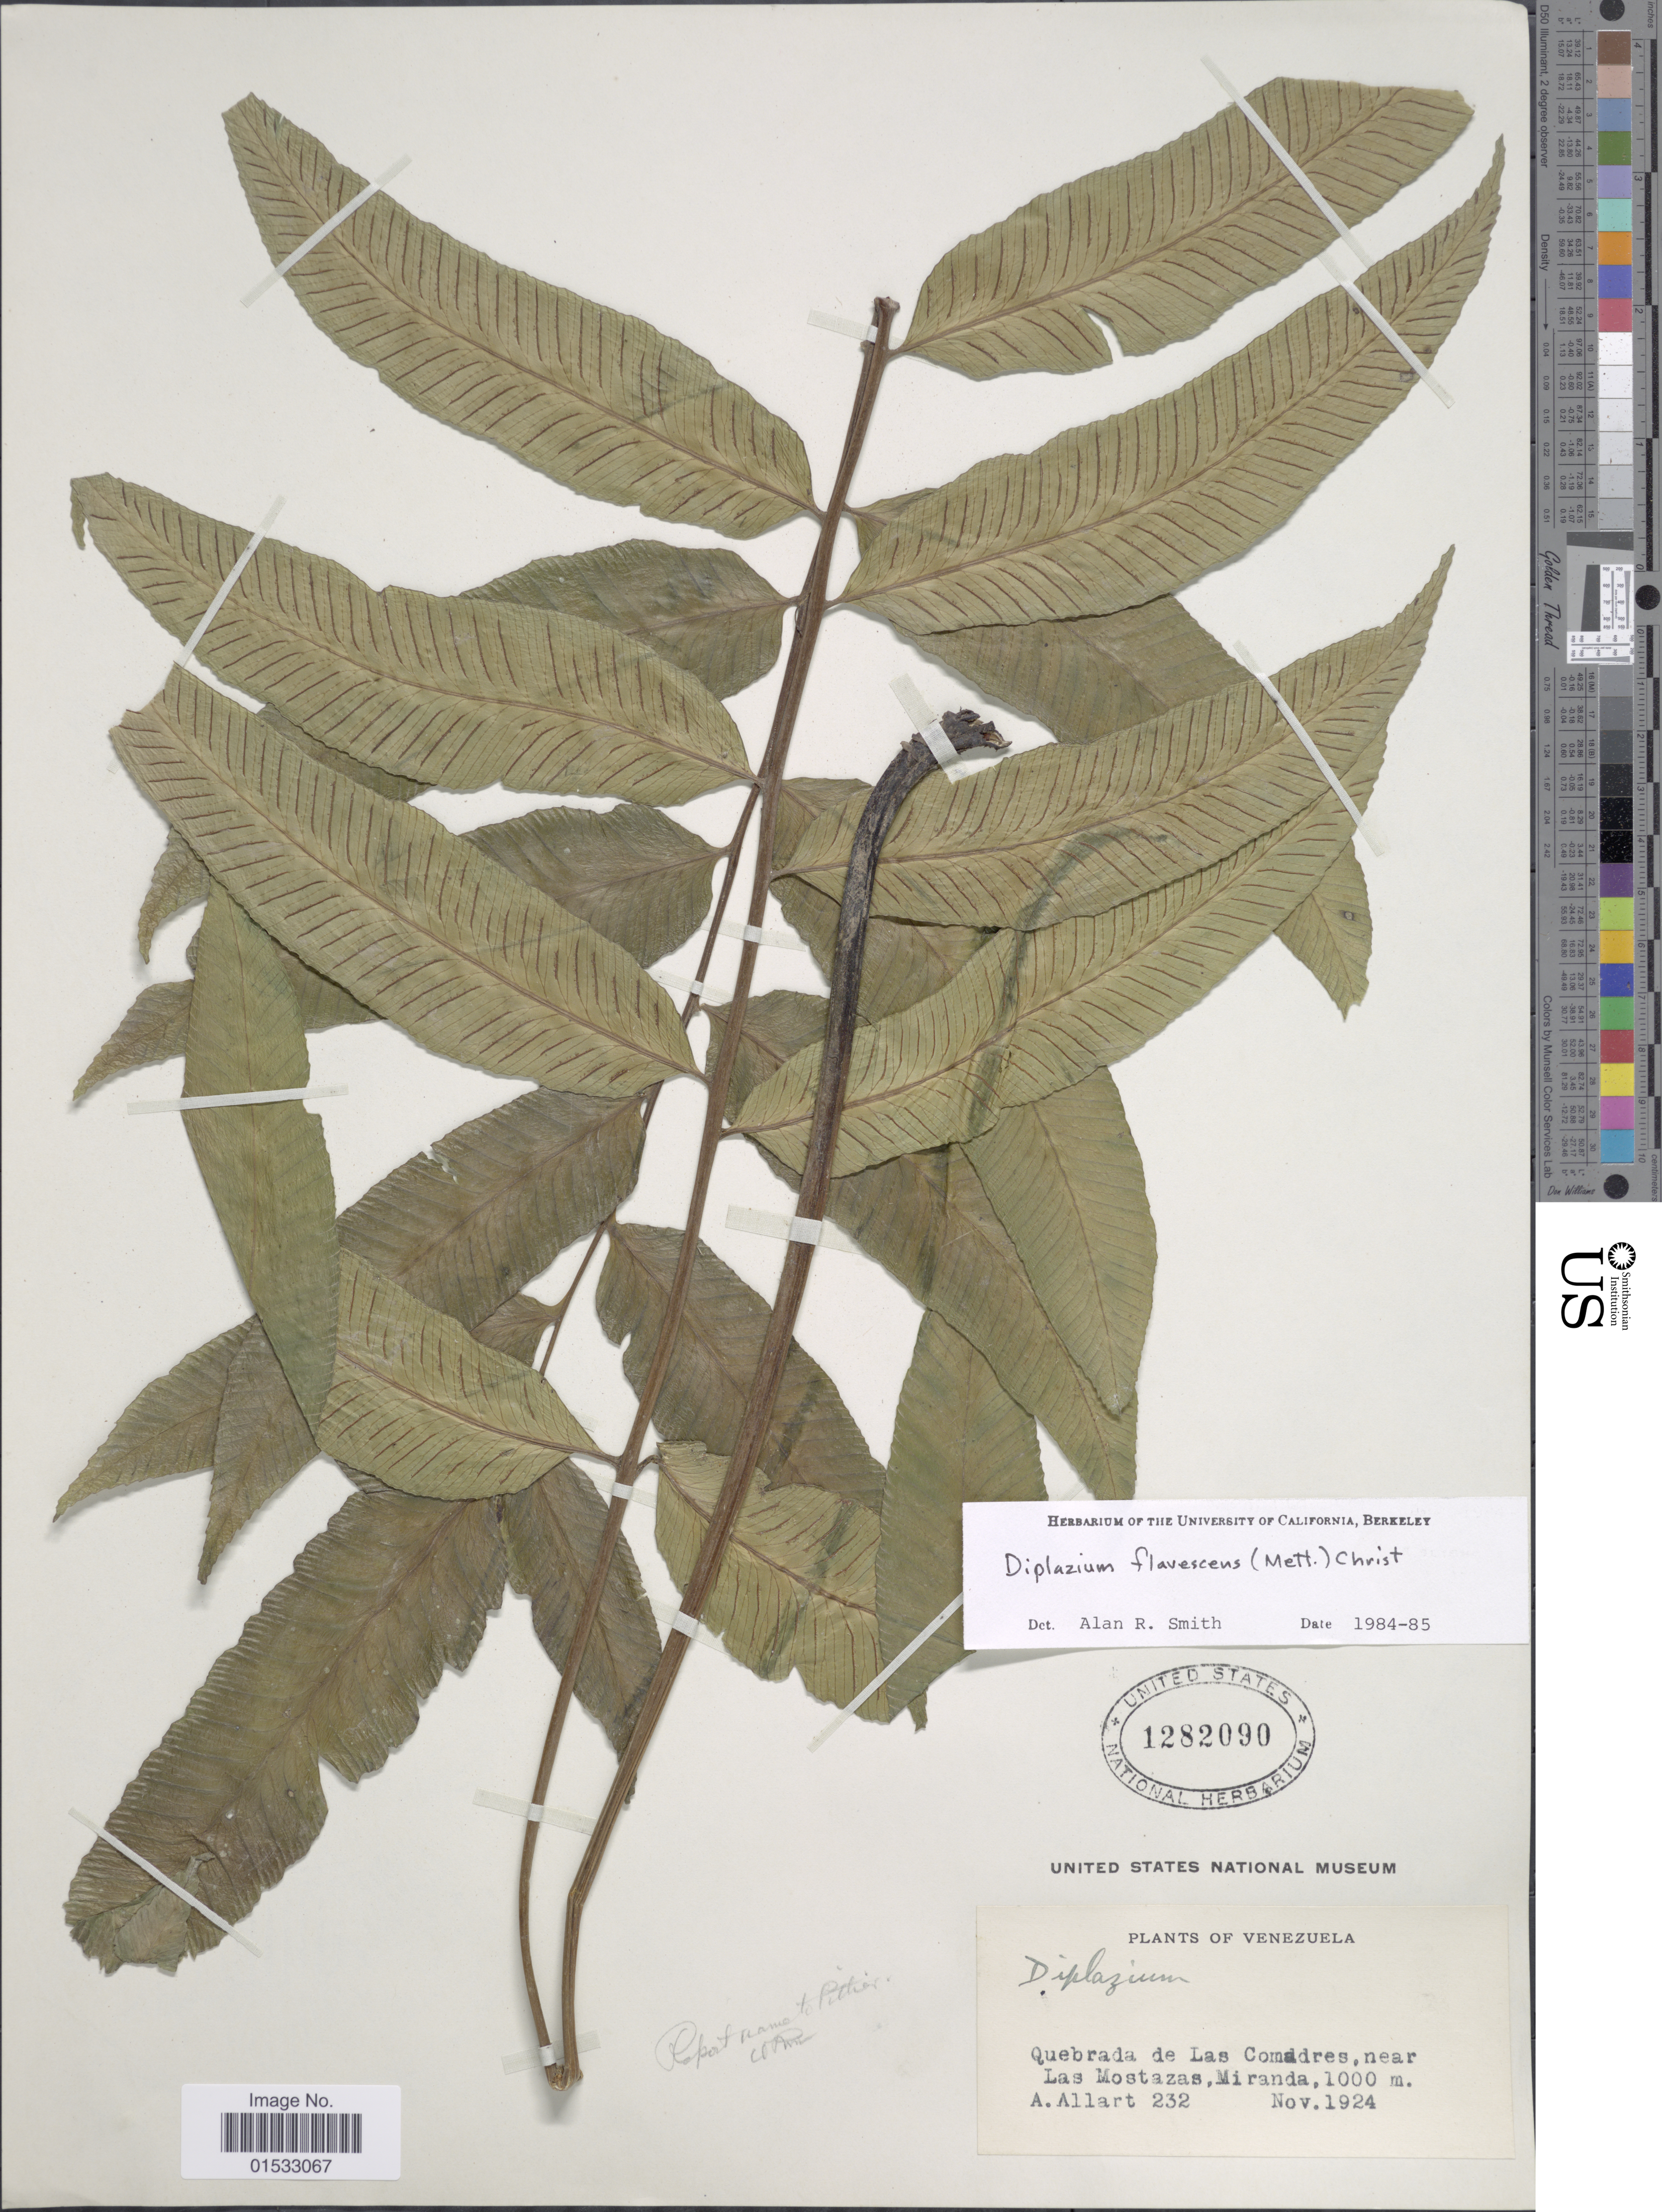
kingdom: Plantae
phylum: Tracheophyta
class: Polypodiopsida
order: Polypodiales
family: Athyriaceae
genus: Diplazium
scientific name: Diplazium roemerianum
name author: (Kunze) C. Presl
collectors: A. Allart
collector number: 232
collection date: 1924-11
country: Venezuela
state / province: Miranda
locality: Quebrada de Las Comadres, near Las Mostazas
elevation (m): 1000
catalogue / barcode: US 1282090